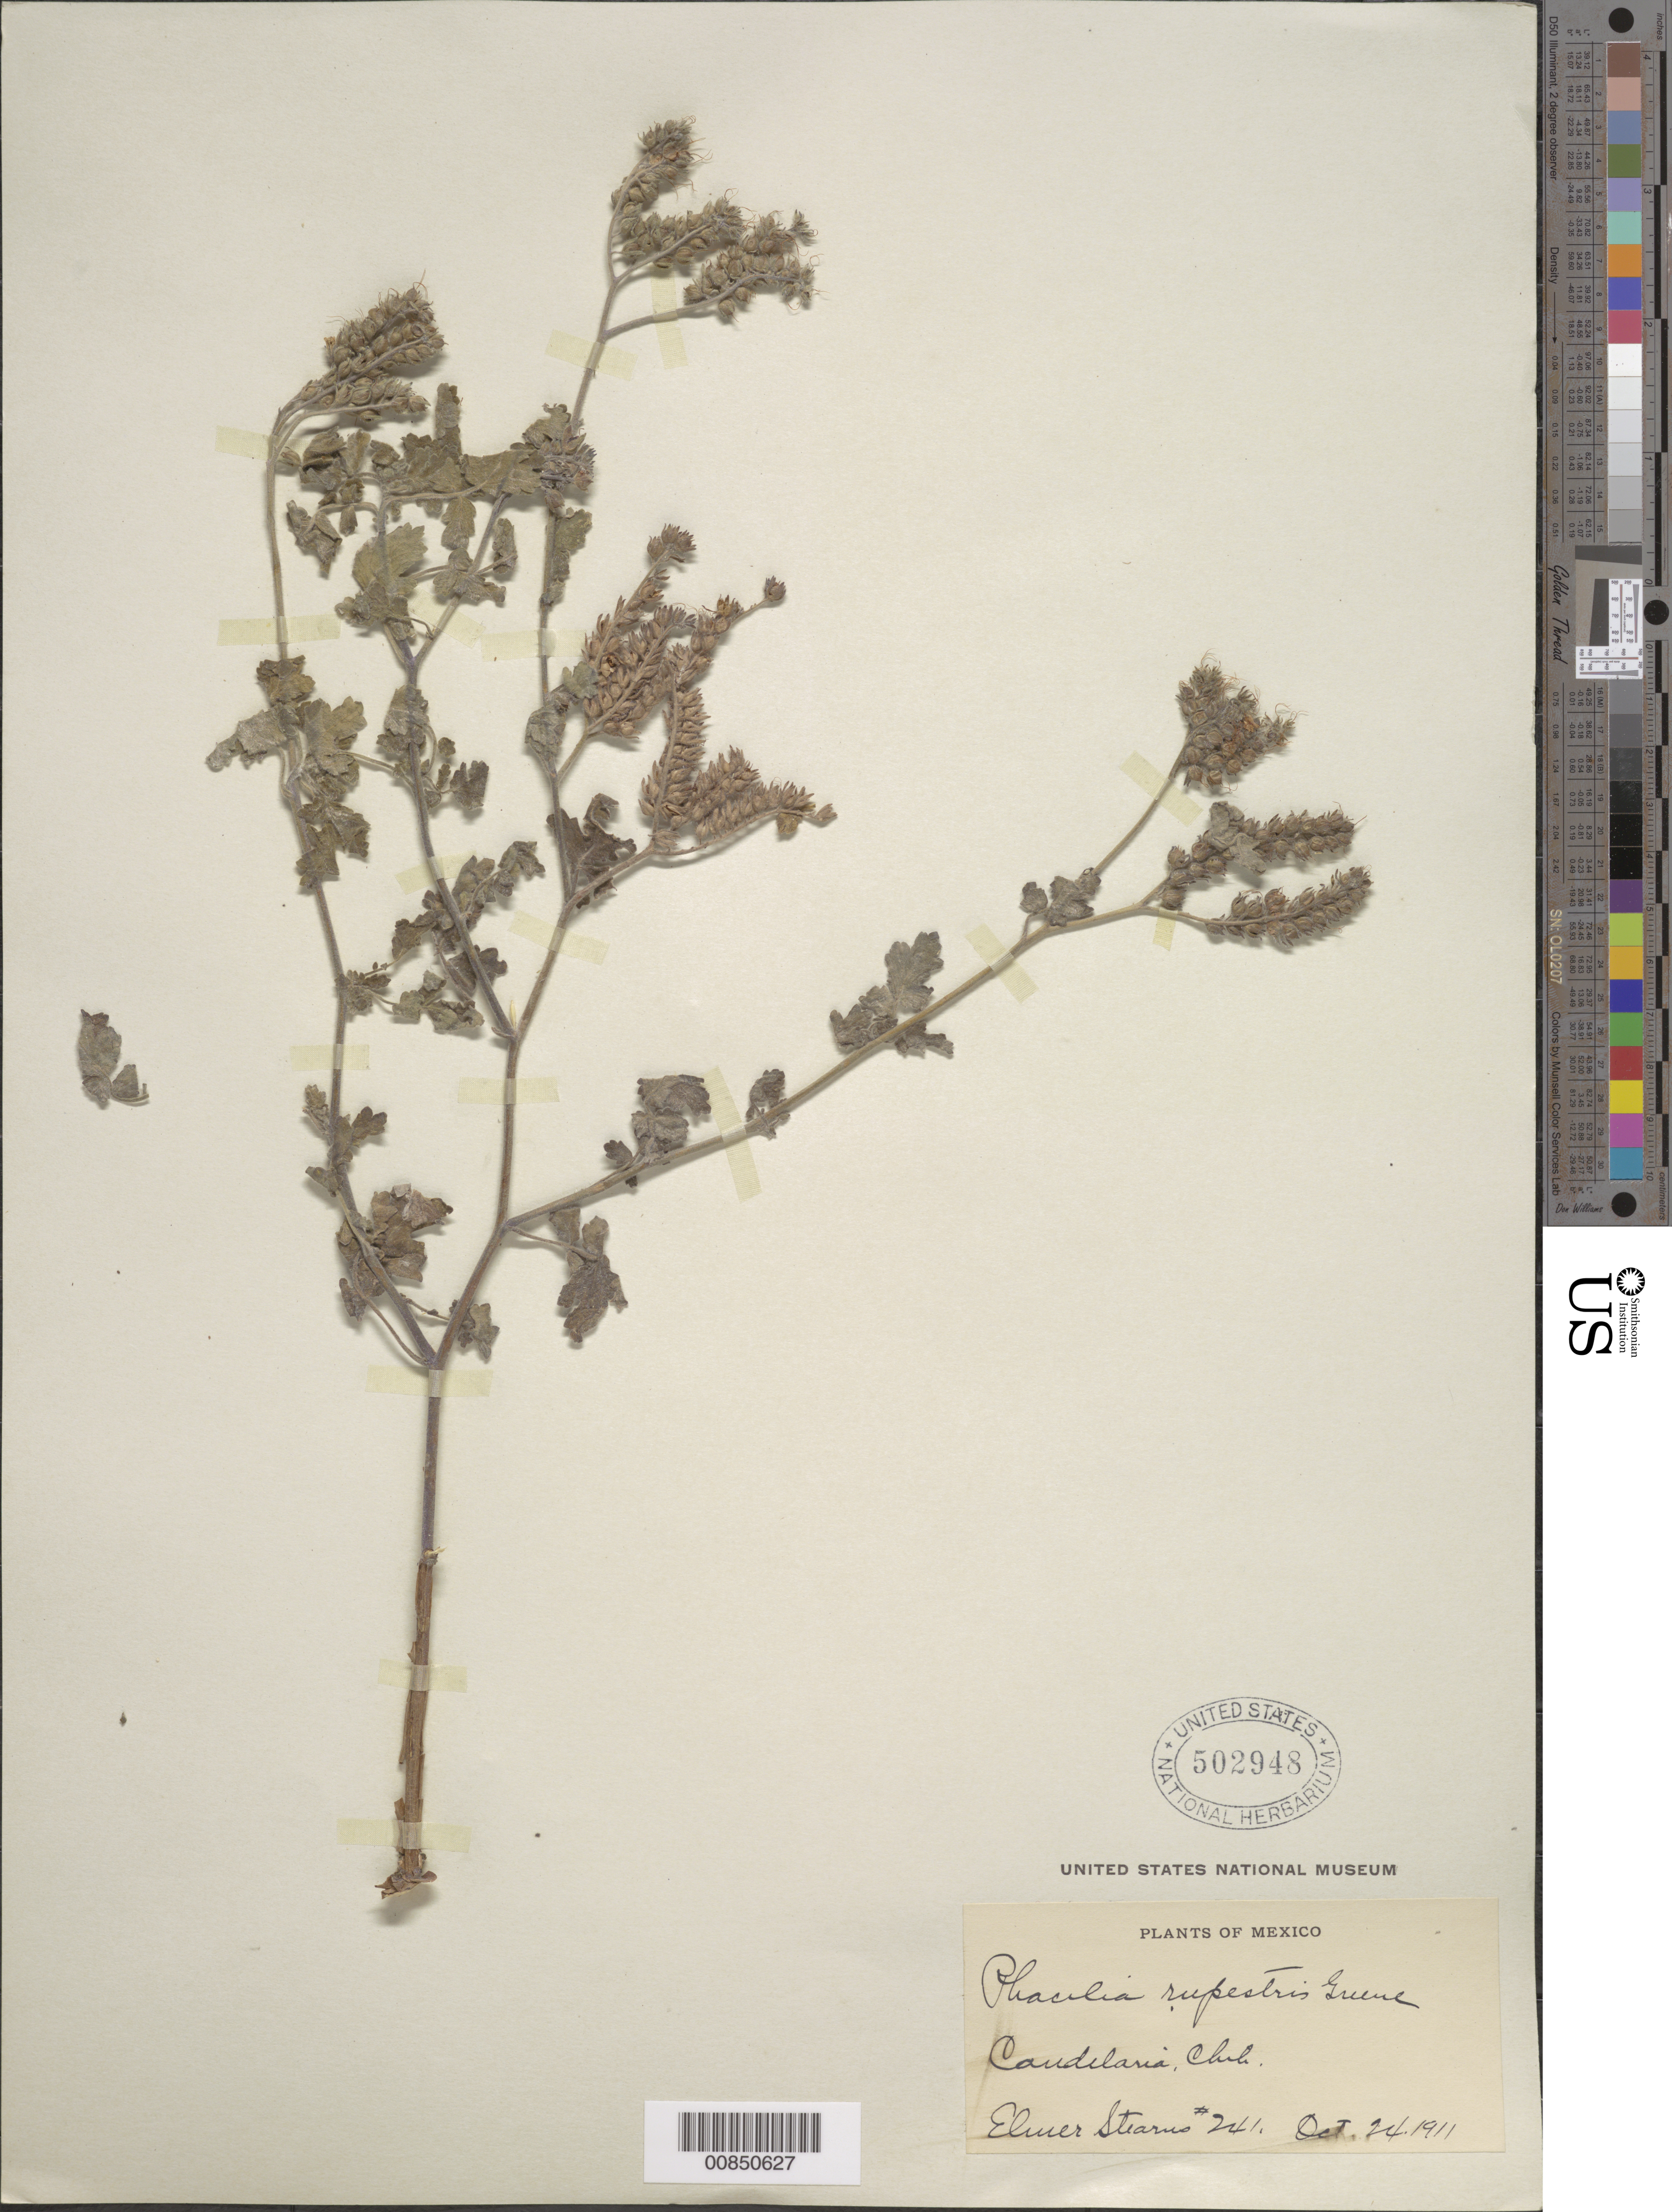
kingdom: Plantae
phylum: Tracheophyta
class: Magnoliopsida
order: Boraginales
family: Hydrophyllaceae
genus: Phacelia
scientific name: Phacelia rupestris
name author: Greene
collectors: E. Stearns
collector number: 241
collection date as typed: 24 Oct 1911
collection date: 1911-10-24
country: Mexico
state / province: Chihuahua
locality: Candelaria, Chihuahua.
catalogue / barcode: US 502948